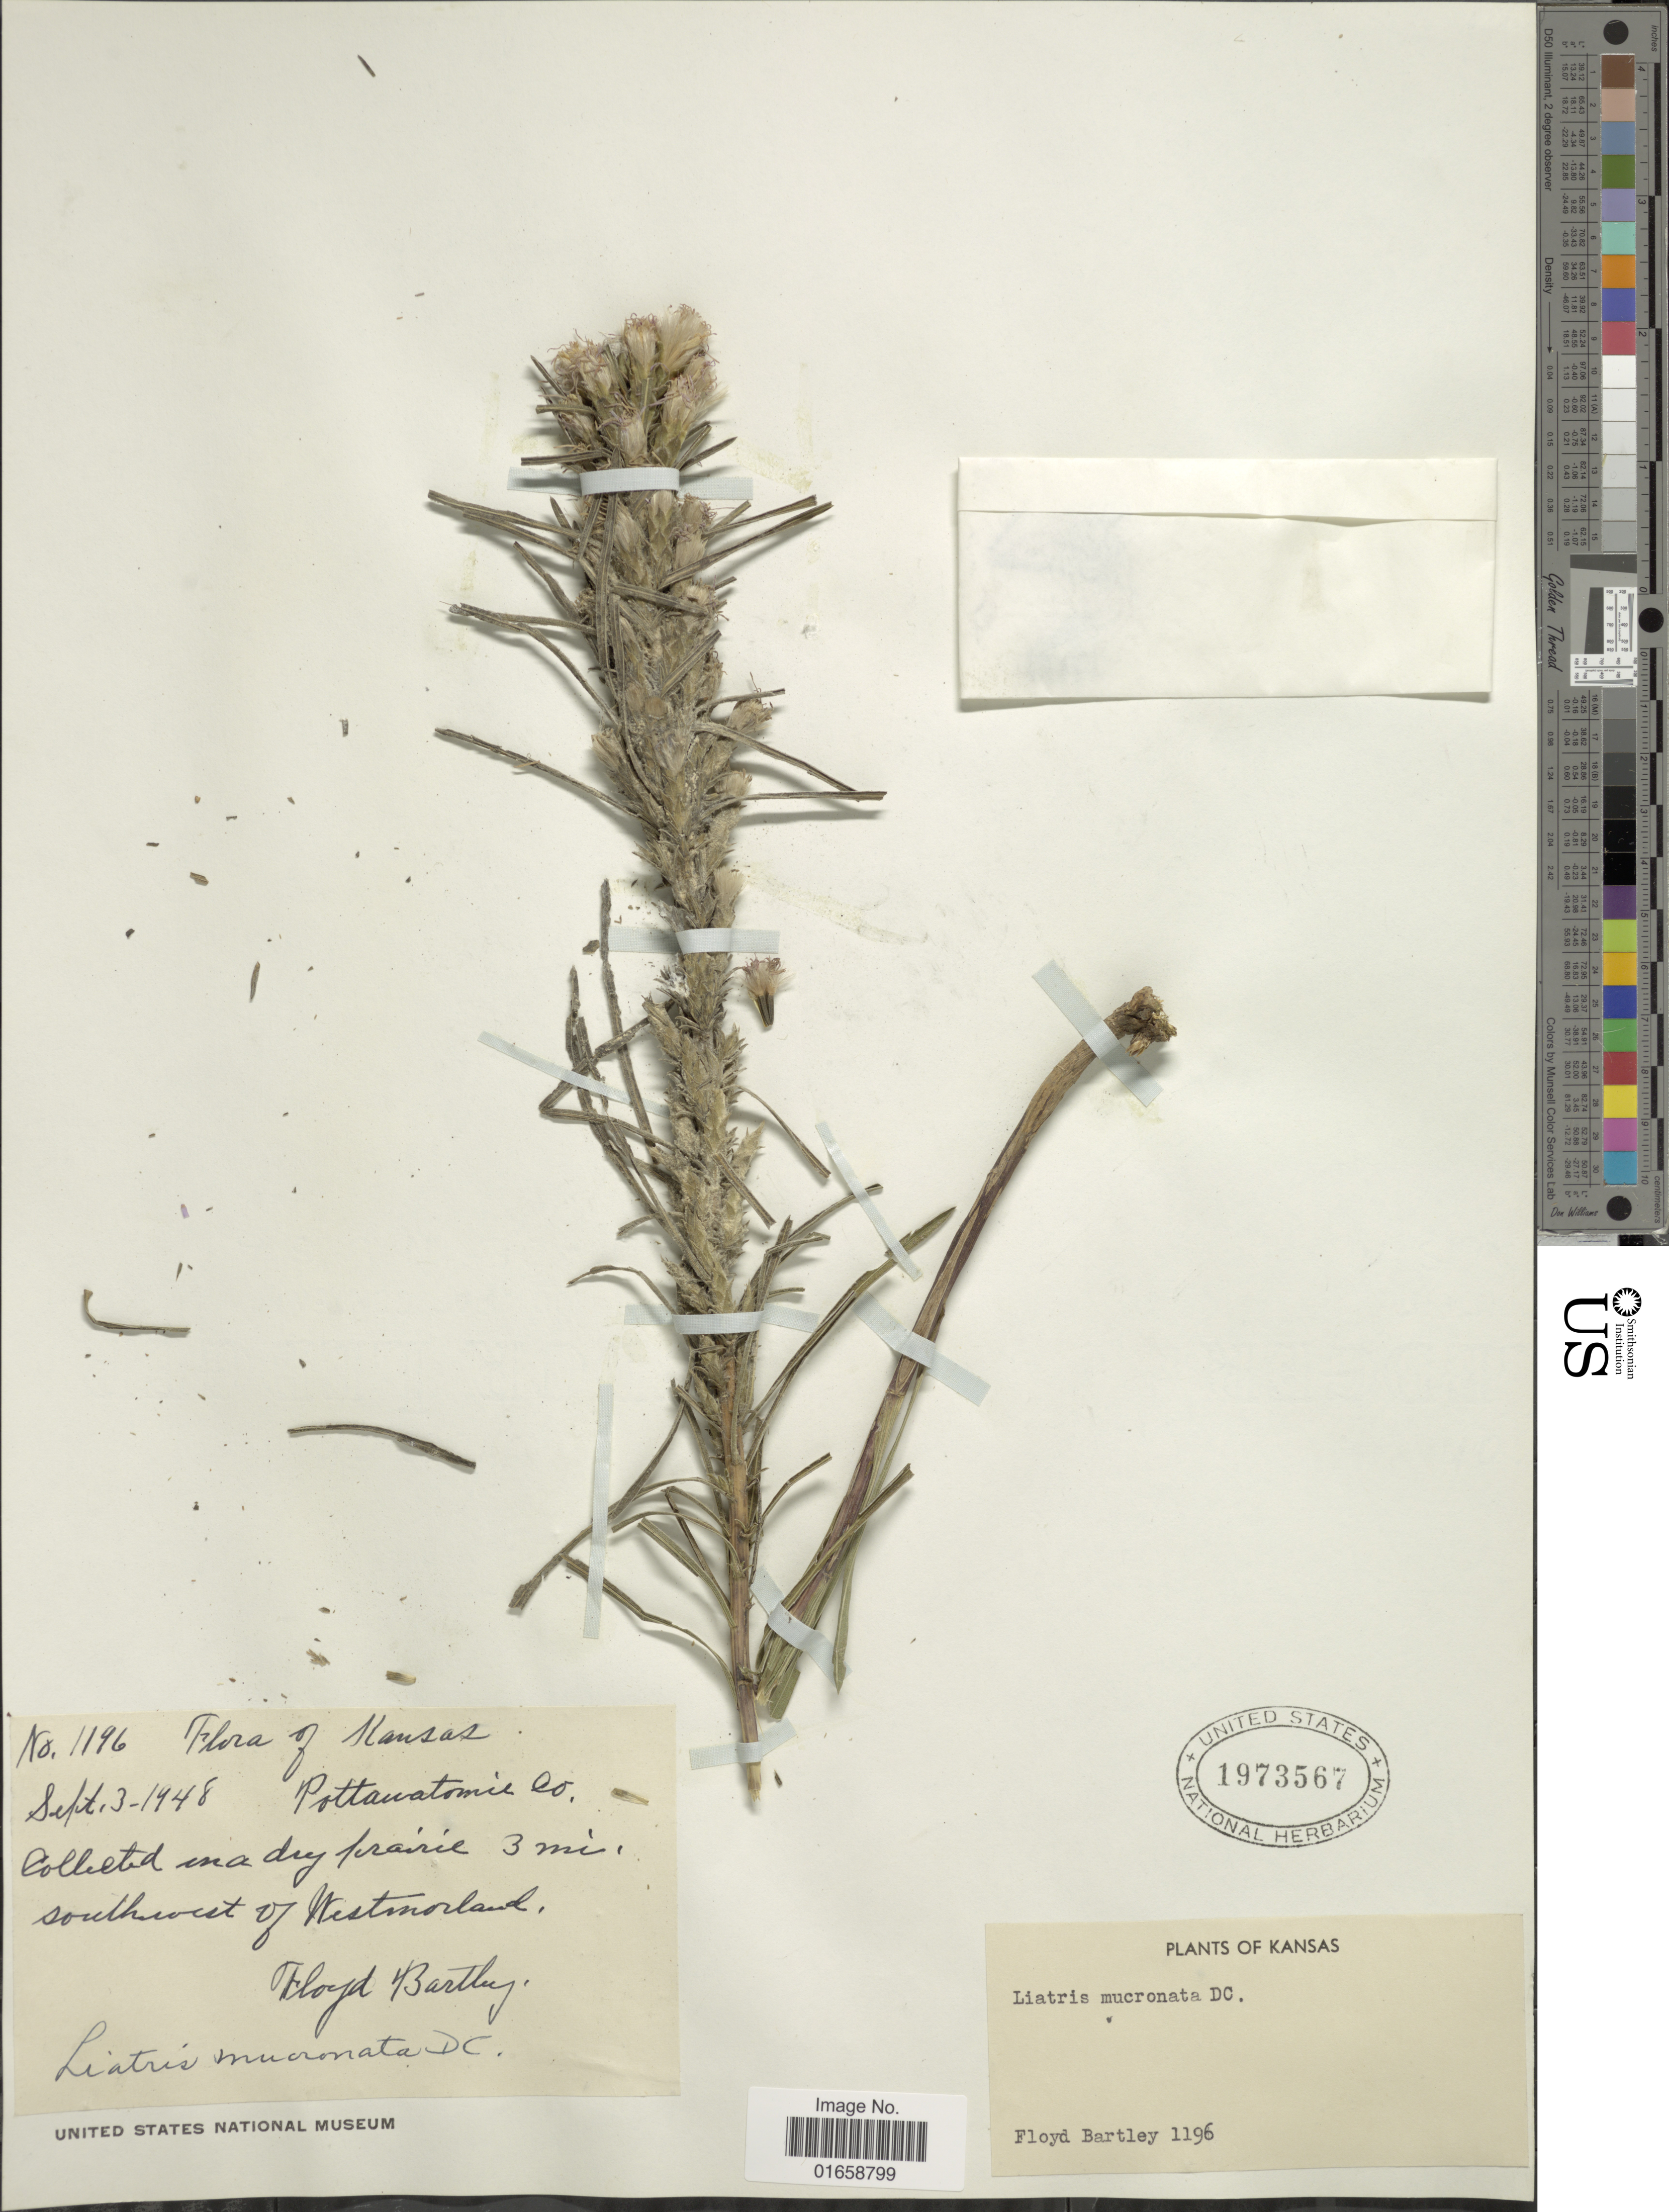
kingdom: Plantae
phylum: Tracheophyta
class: Magnoliopsida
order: Asterales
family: Asteraceae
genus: Liatris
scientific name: Liatris mucronata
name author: DC.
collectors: F. Bartley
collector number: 1196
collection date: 1948-09-03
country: United States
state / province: Kansas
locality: Collected in a dry prairie 3mi., southwest of Westmorland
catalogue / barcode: US 1973567